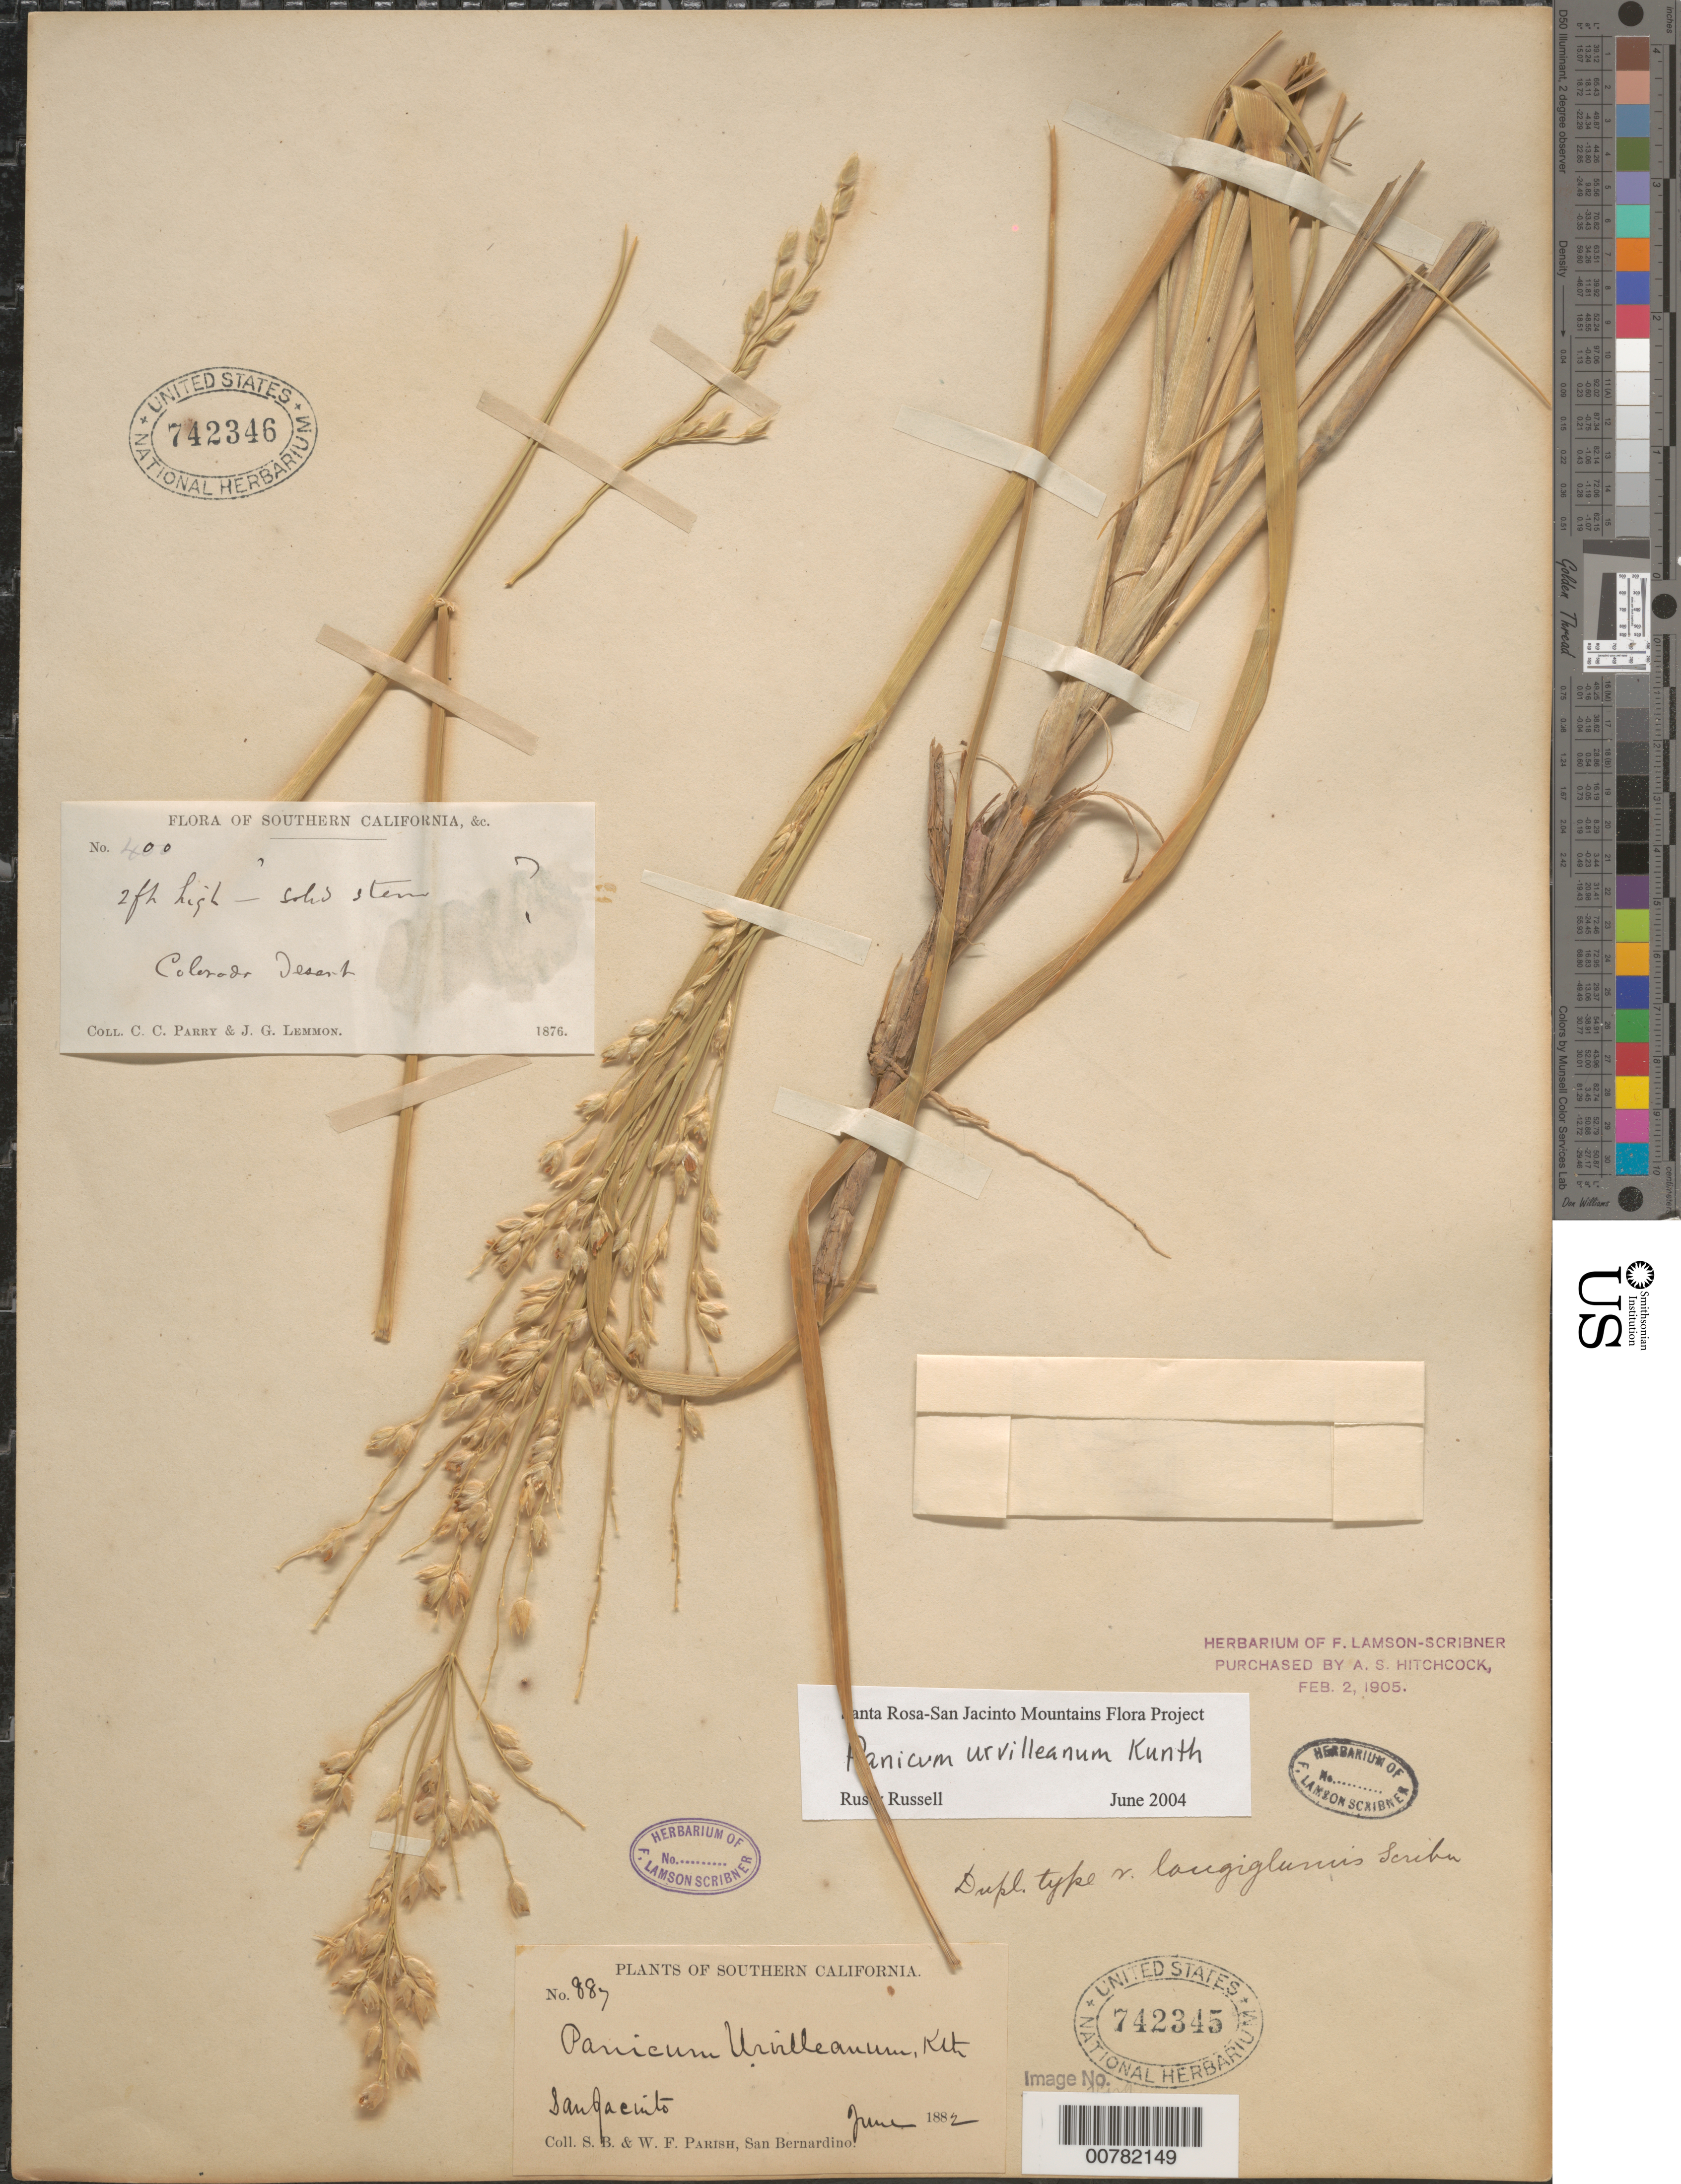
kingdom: Plantae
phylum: Tracheophyta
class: Liliopsida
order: Poales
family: Poaceae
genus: Panicum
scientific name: Panicum urvilleanum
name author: Kunth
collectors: C. C. Parry & J. Lemmon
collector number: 400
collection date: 1876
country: United States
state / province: California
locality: Southern California. Colorado Desert.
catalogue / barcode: US 742346-2